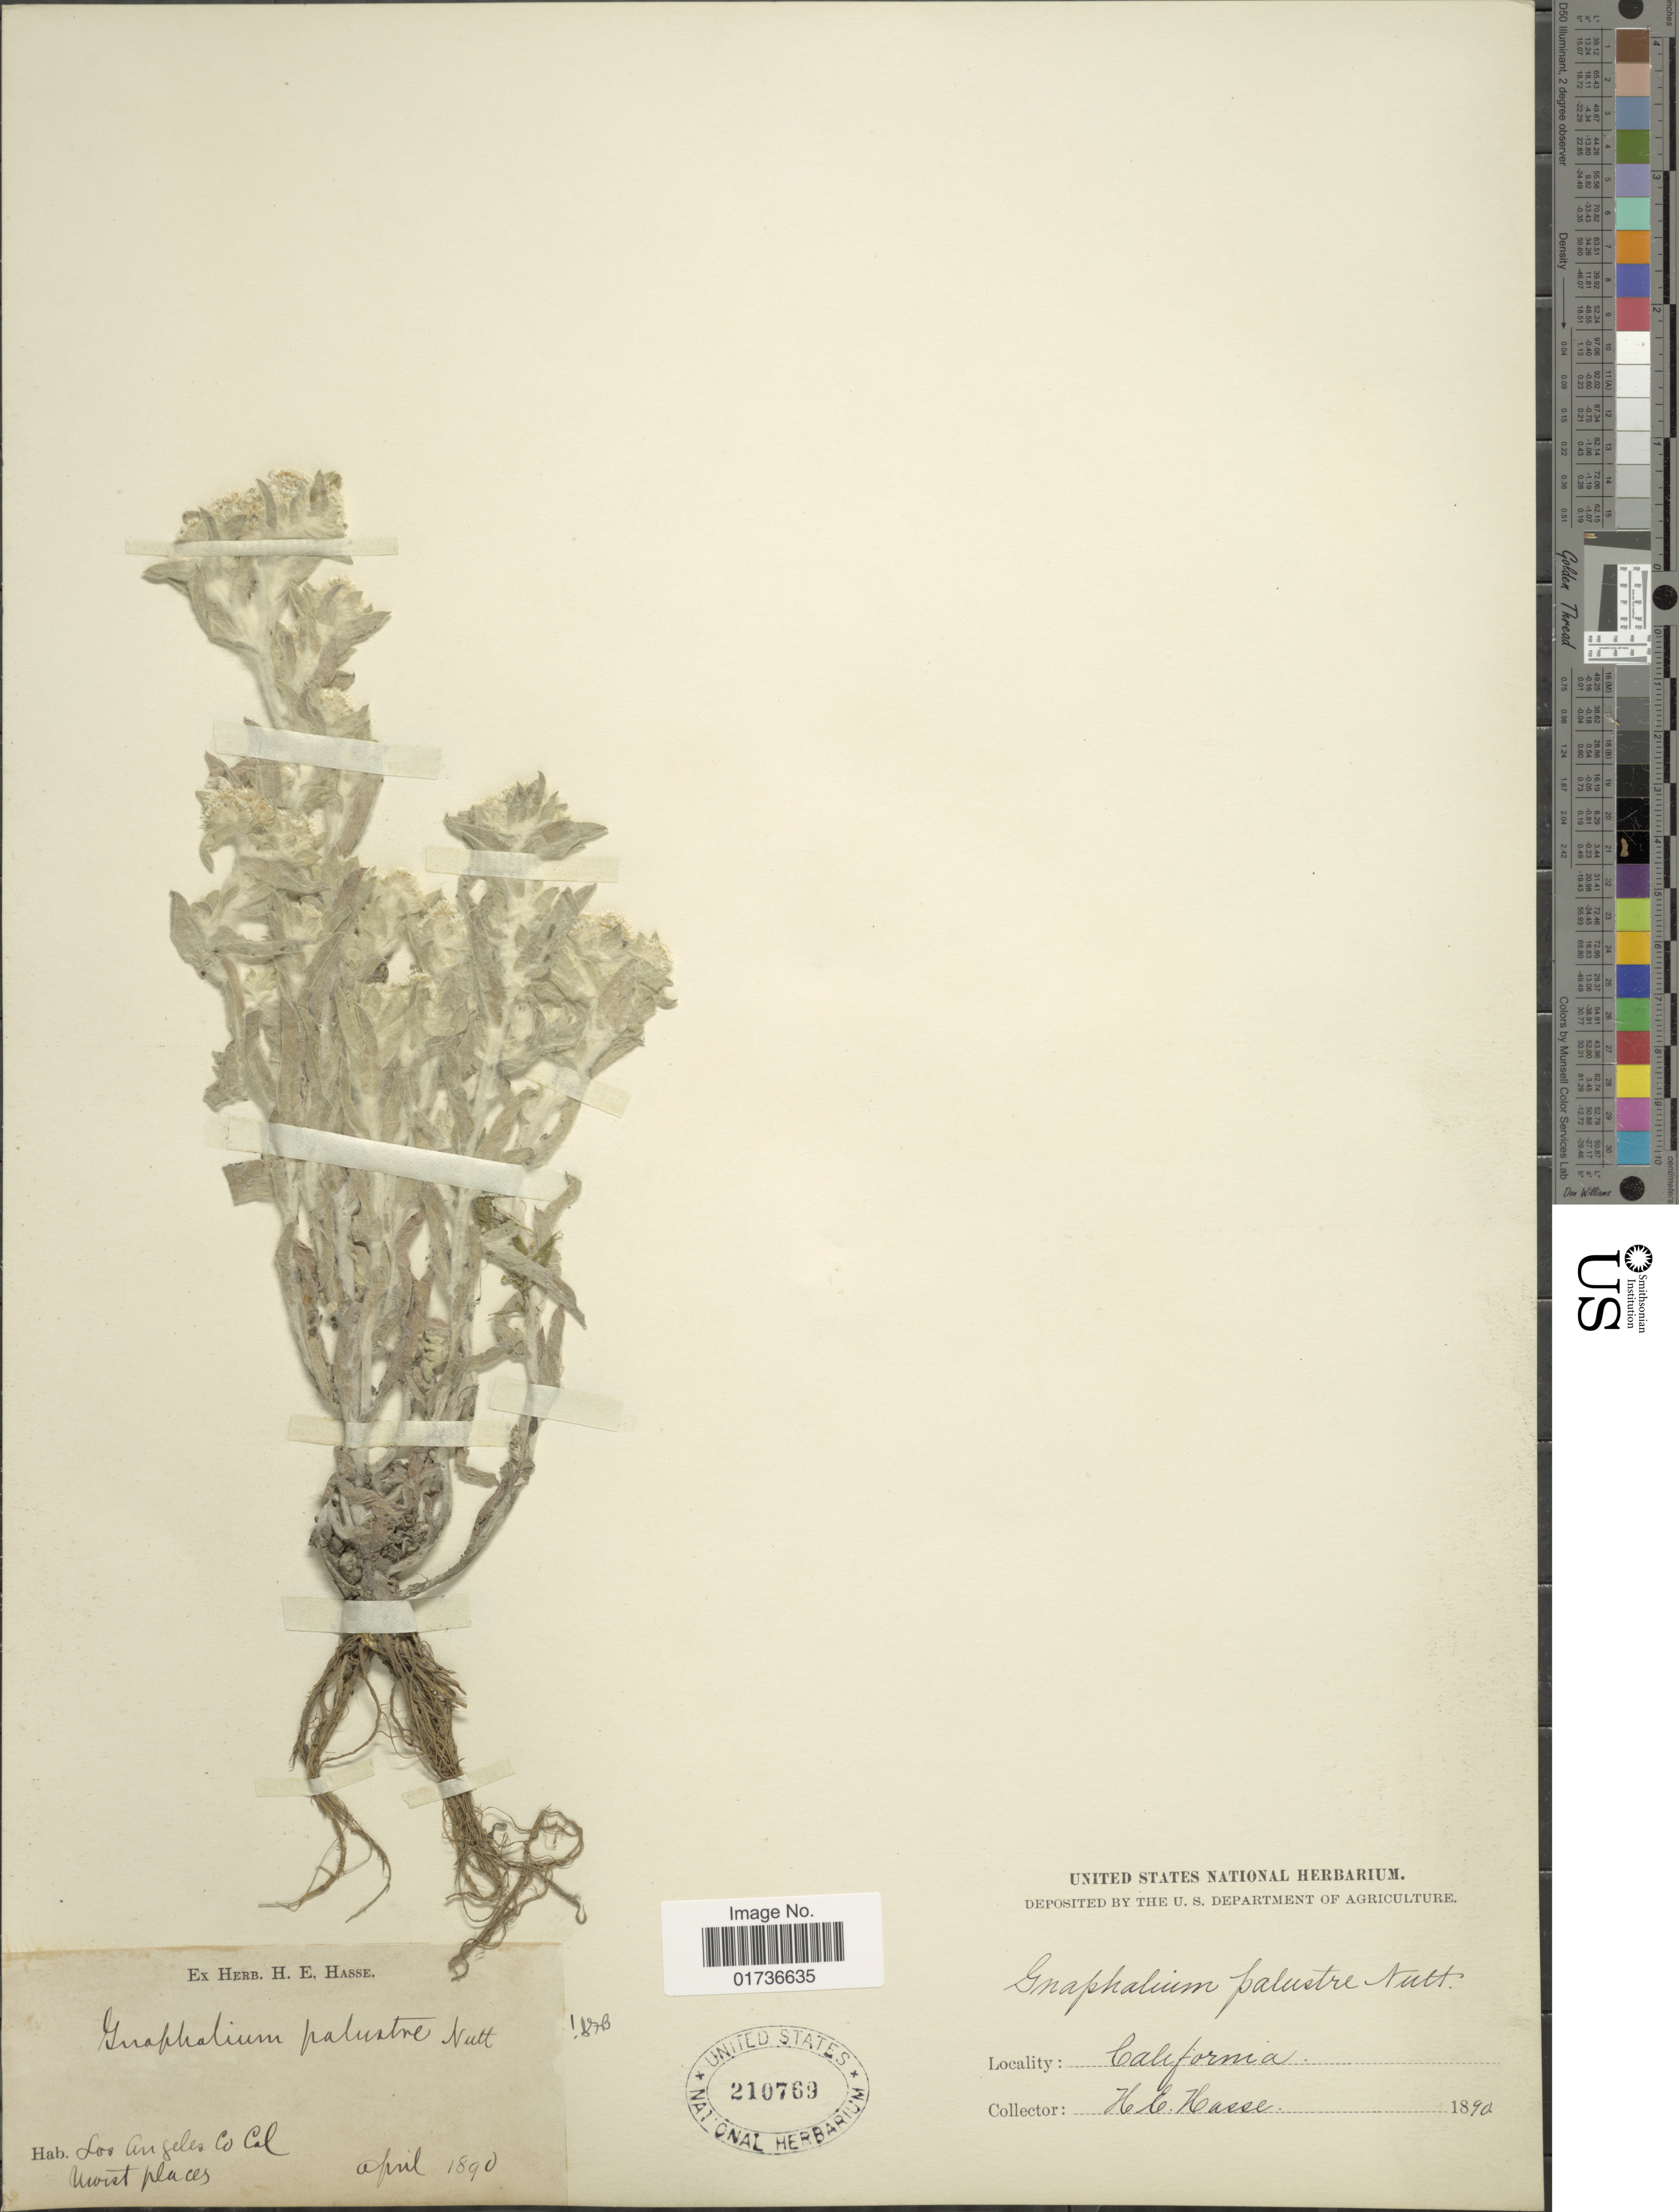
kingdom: Plantae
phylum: Tracheophyta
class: Magnoliopsida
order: Asterales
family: Asteraceae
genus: Gnaphalium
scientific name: Gnaphalium palustre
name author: Nutt.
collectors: H. E. Hasse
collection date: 1890-04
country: United States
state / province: California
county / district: Los Angeles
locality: Los Angeles Co Cal, Moist places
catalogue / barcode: US 210769